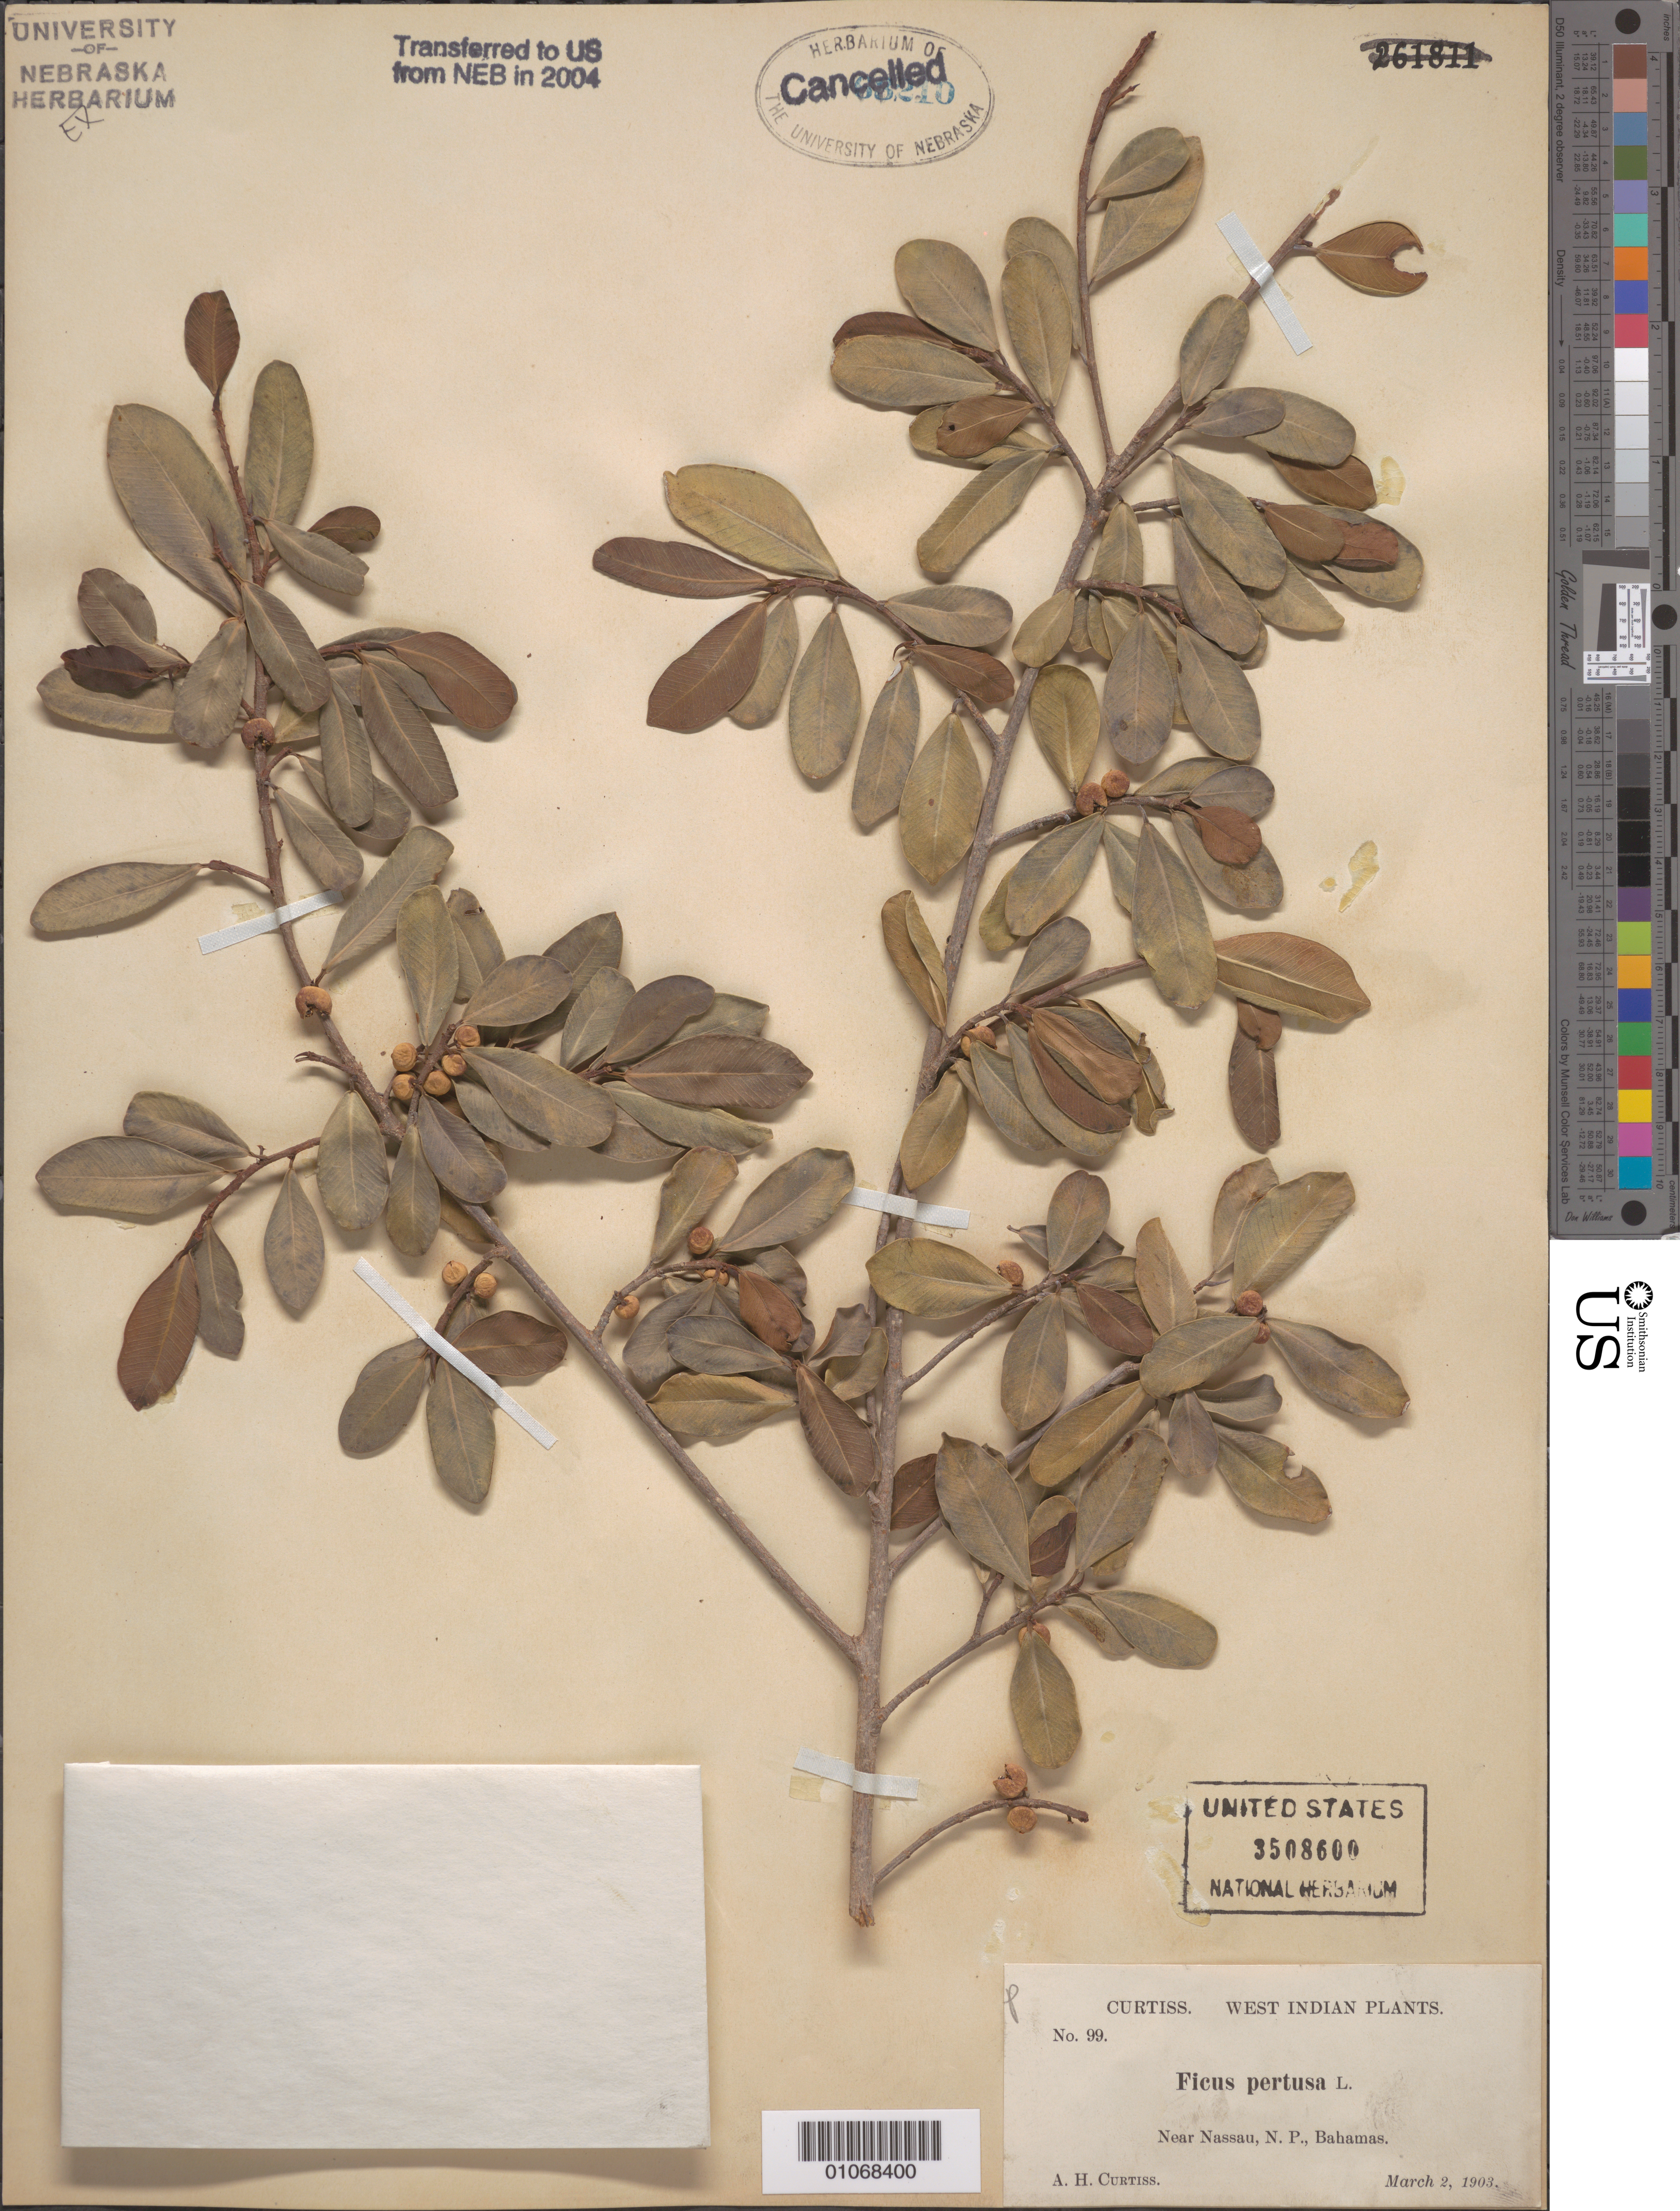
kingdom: Plantae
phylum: Tracheophyta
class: Magnoliopsida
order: Rosales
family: Moraceae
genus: Ficus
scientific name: Ficus pertusa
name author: L. f.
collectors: A. H. Curtiss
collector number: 99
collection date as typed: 02 Mar 1903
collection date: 1903-03-02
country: Bahamas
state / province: New Providence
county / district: Nassau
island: New Providence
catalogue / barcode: US 3508600